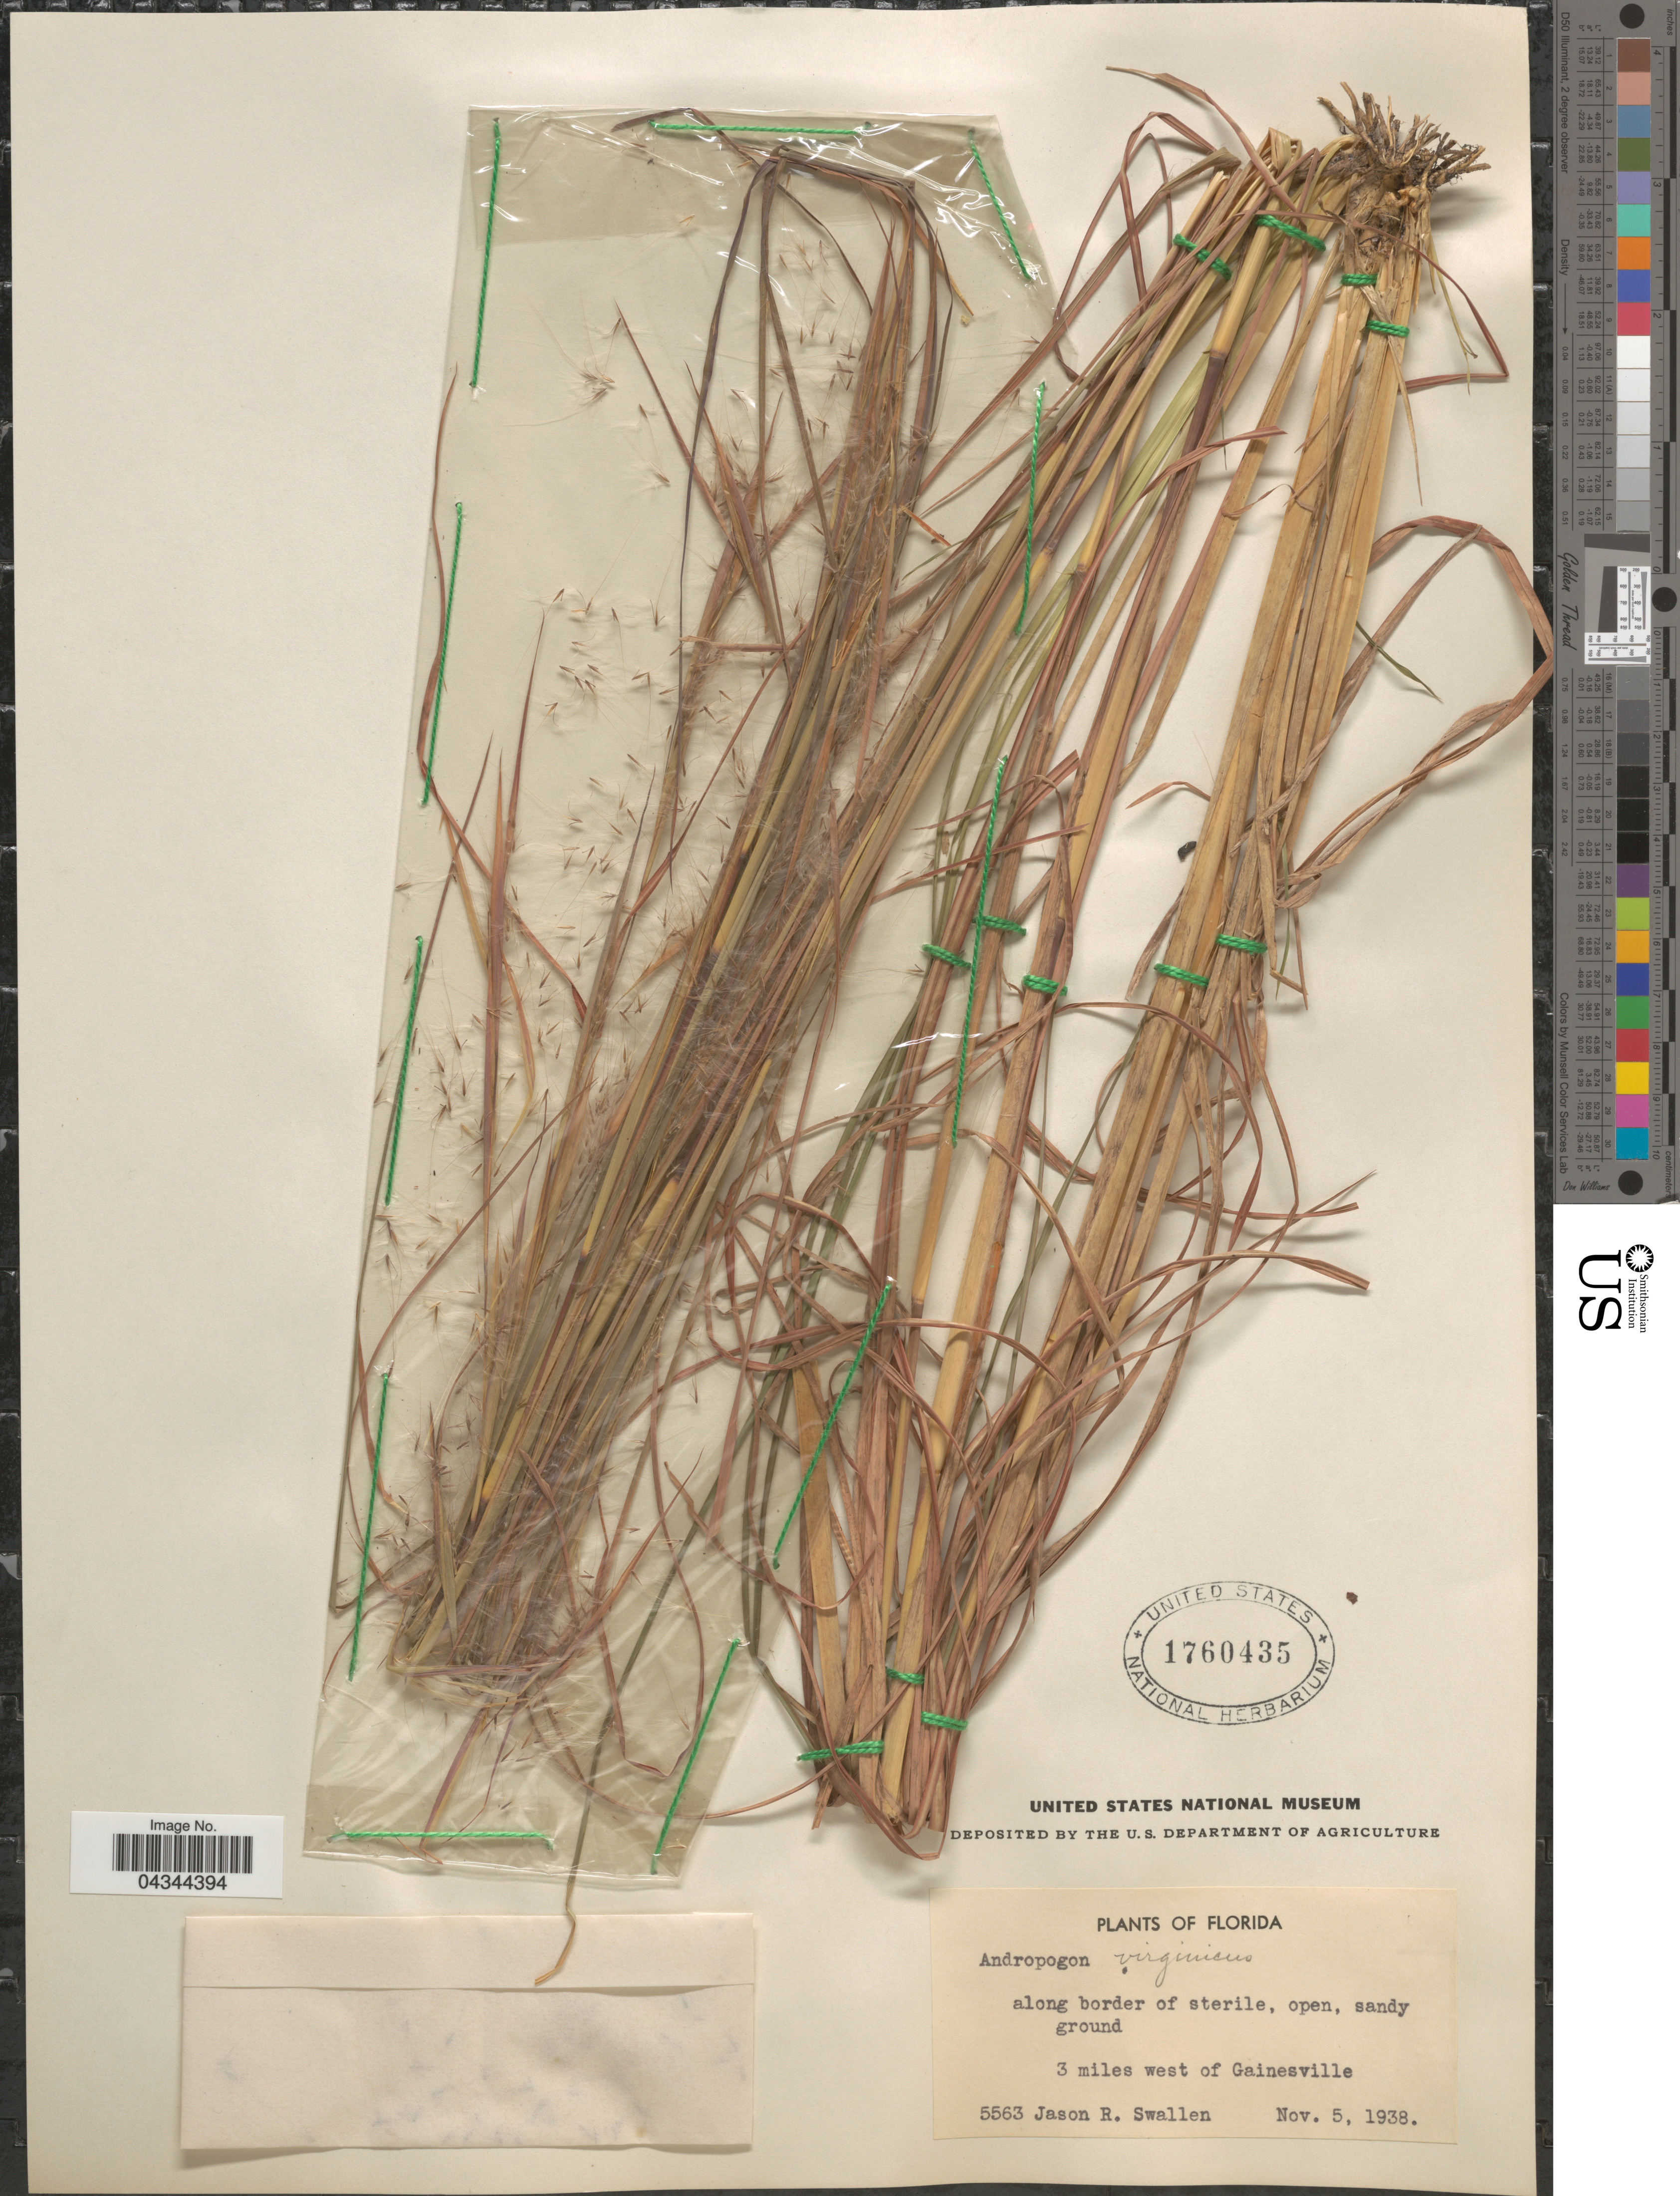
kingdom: Plantae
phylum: Tracheophyta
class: Liliopsida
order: Poales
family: Poaceae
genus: Andropogon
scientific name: Andropogon virginicus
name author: L.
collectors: J. R. Swallen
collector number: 5563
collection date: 1938-11-05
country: United States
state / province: Florida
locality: Along border of sterile, open, sandy ground. 3 miles west of Gainesville.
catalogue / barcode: US 1760435